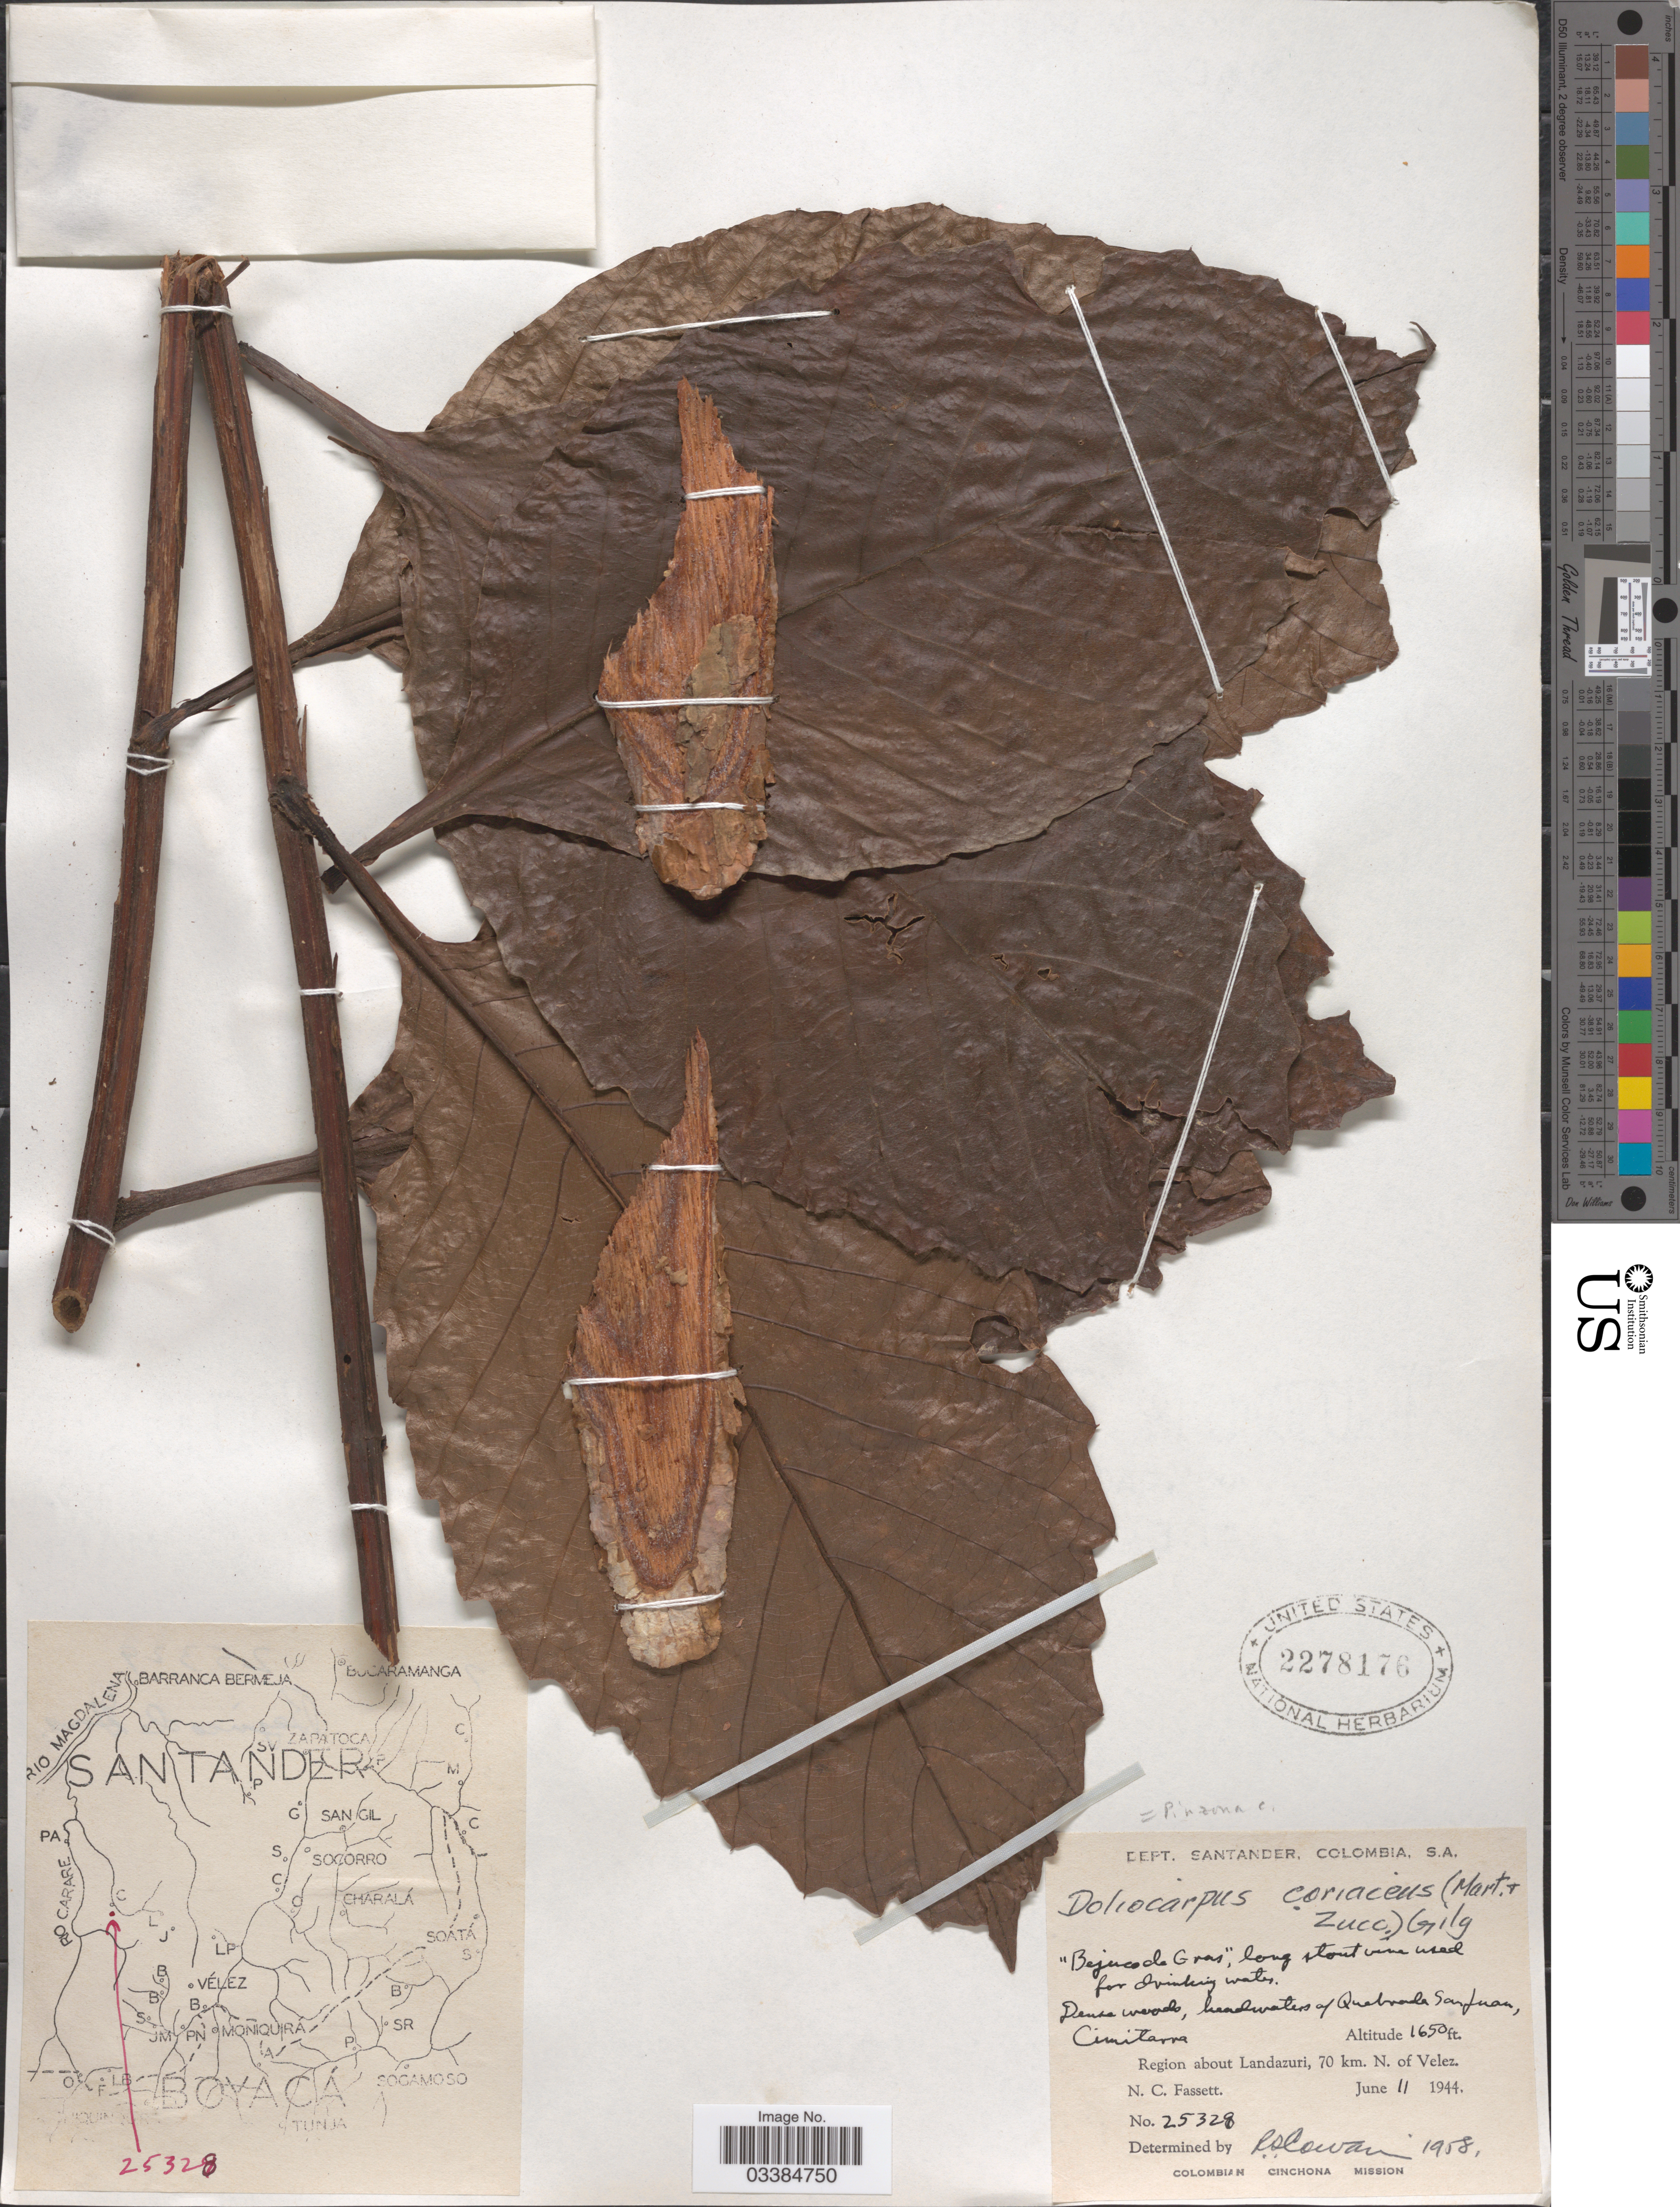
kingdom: Plantae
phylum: Tracheophyta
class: Magnoliopsida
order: Dilleniales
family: Dilleniaceae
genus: Pinzona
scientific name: Pinzona coriacea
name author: Mart. & Zucc.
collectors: N. C. Fassett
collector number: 25328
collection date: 1944-06-11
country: Colombia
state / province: Santander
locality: Dept. Santander, headwaters of Quebrada San Juan, Cimitarra. Region about Landazuri, 70 km. N. of Velez.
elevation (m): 503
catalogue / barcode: US 2278176